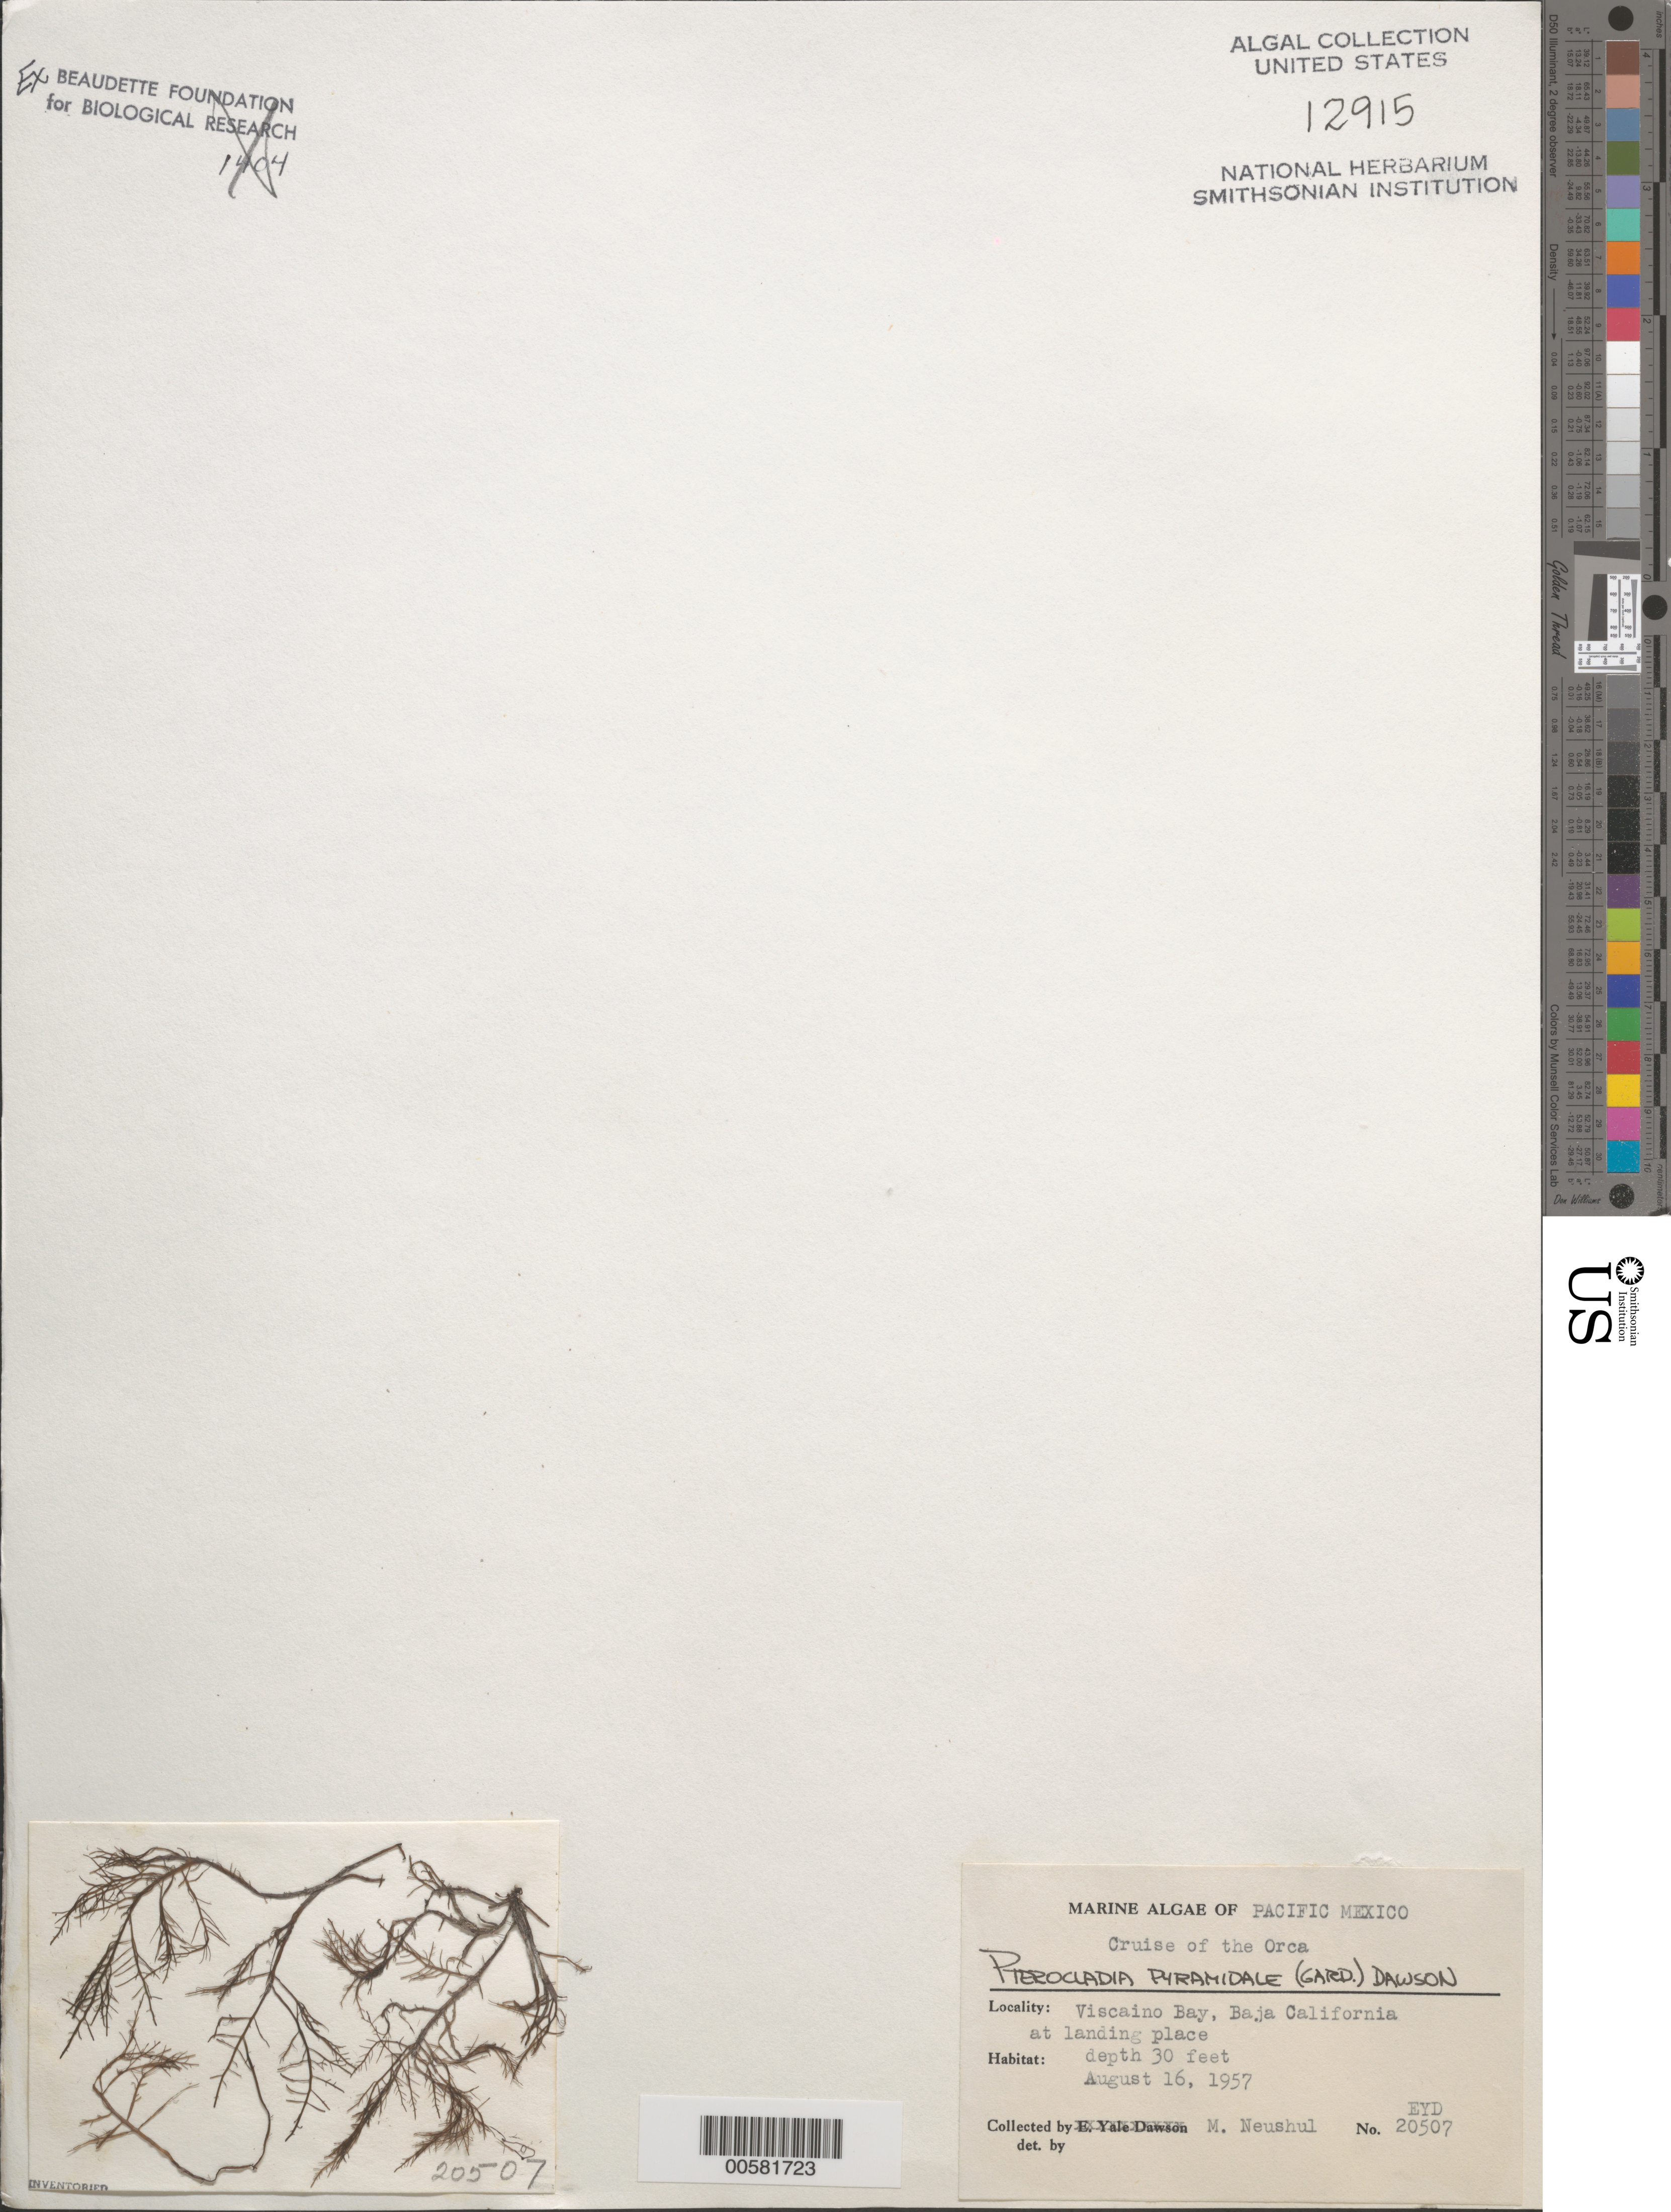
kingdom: Plantae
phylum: Rhodophyta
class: Florideophyceae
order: Gelidiales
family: Pterocladiaceae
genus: Pterocladiella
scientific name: Pterocladiella capillacea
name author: (S.G. Gmel.) Santelices & Hommers.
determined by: Algae name updating Project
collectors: M. Neushul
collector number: EYD 20507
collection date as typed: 16 Aug 1957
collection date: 1957-08-16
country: Mexico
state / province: Baja California Norte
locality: Bahia Sebastian Vizcaino (Viscaino Bay)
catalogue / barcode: US 12915